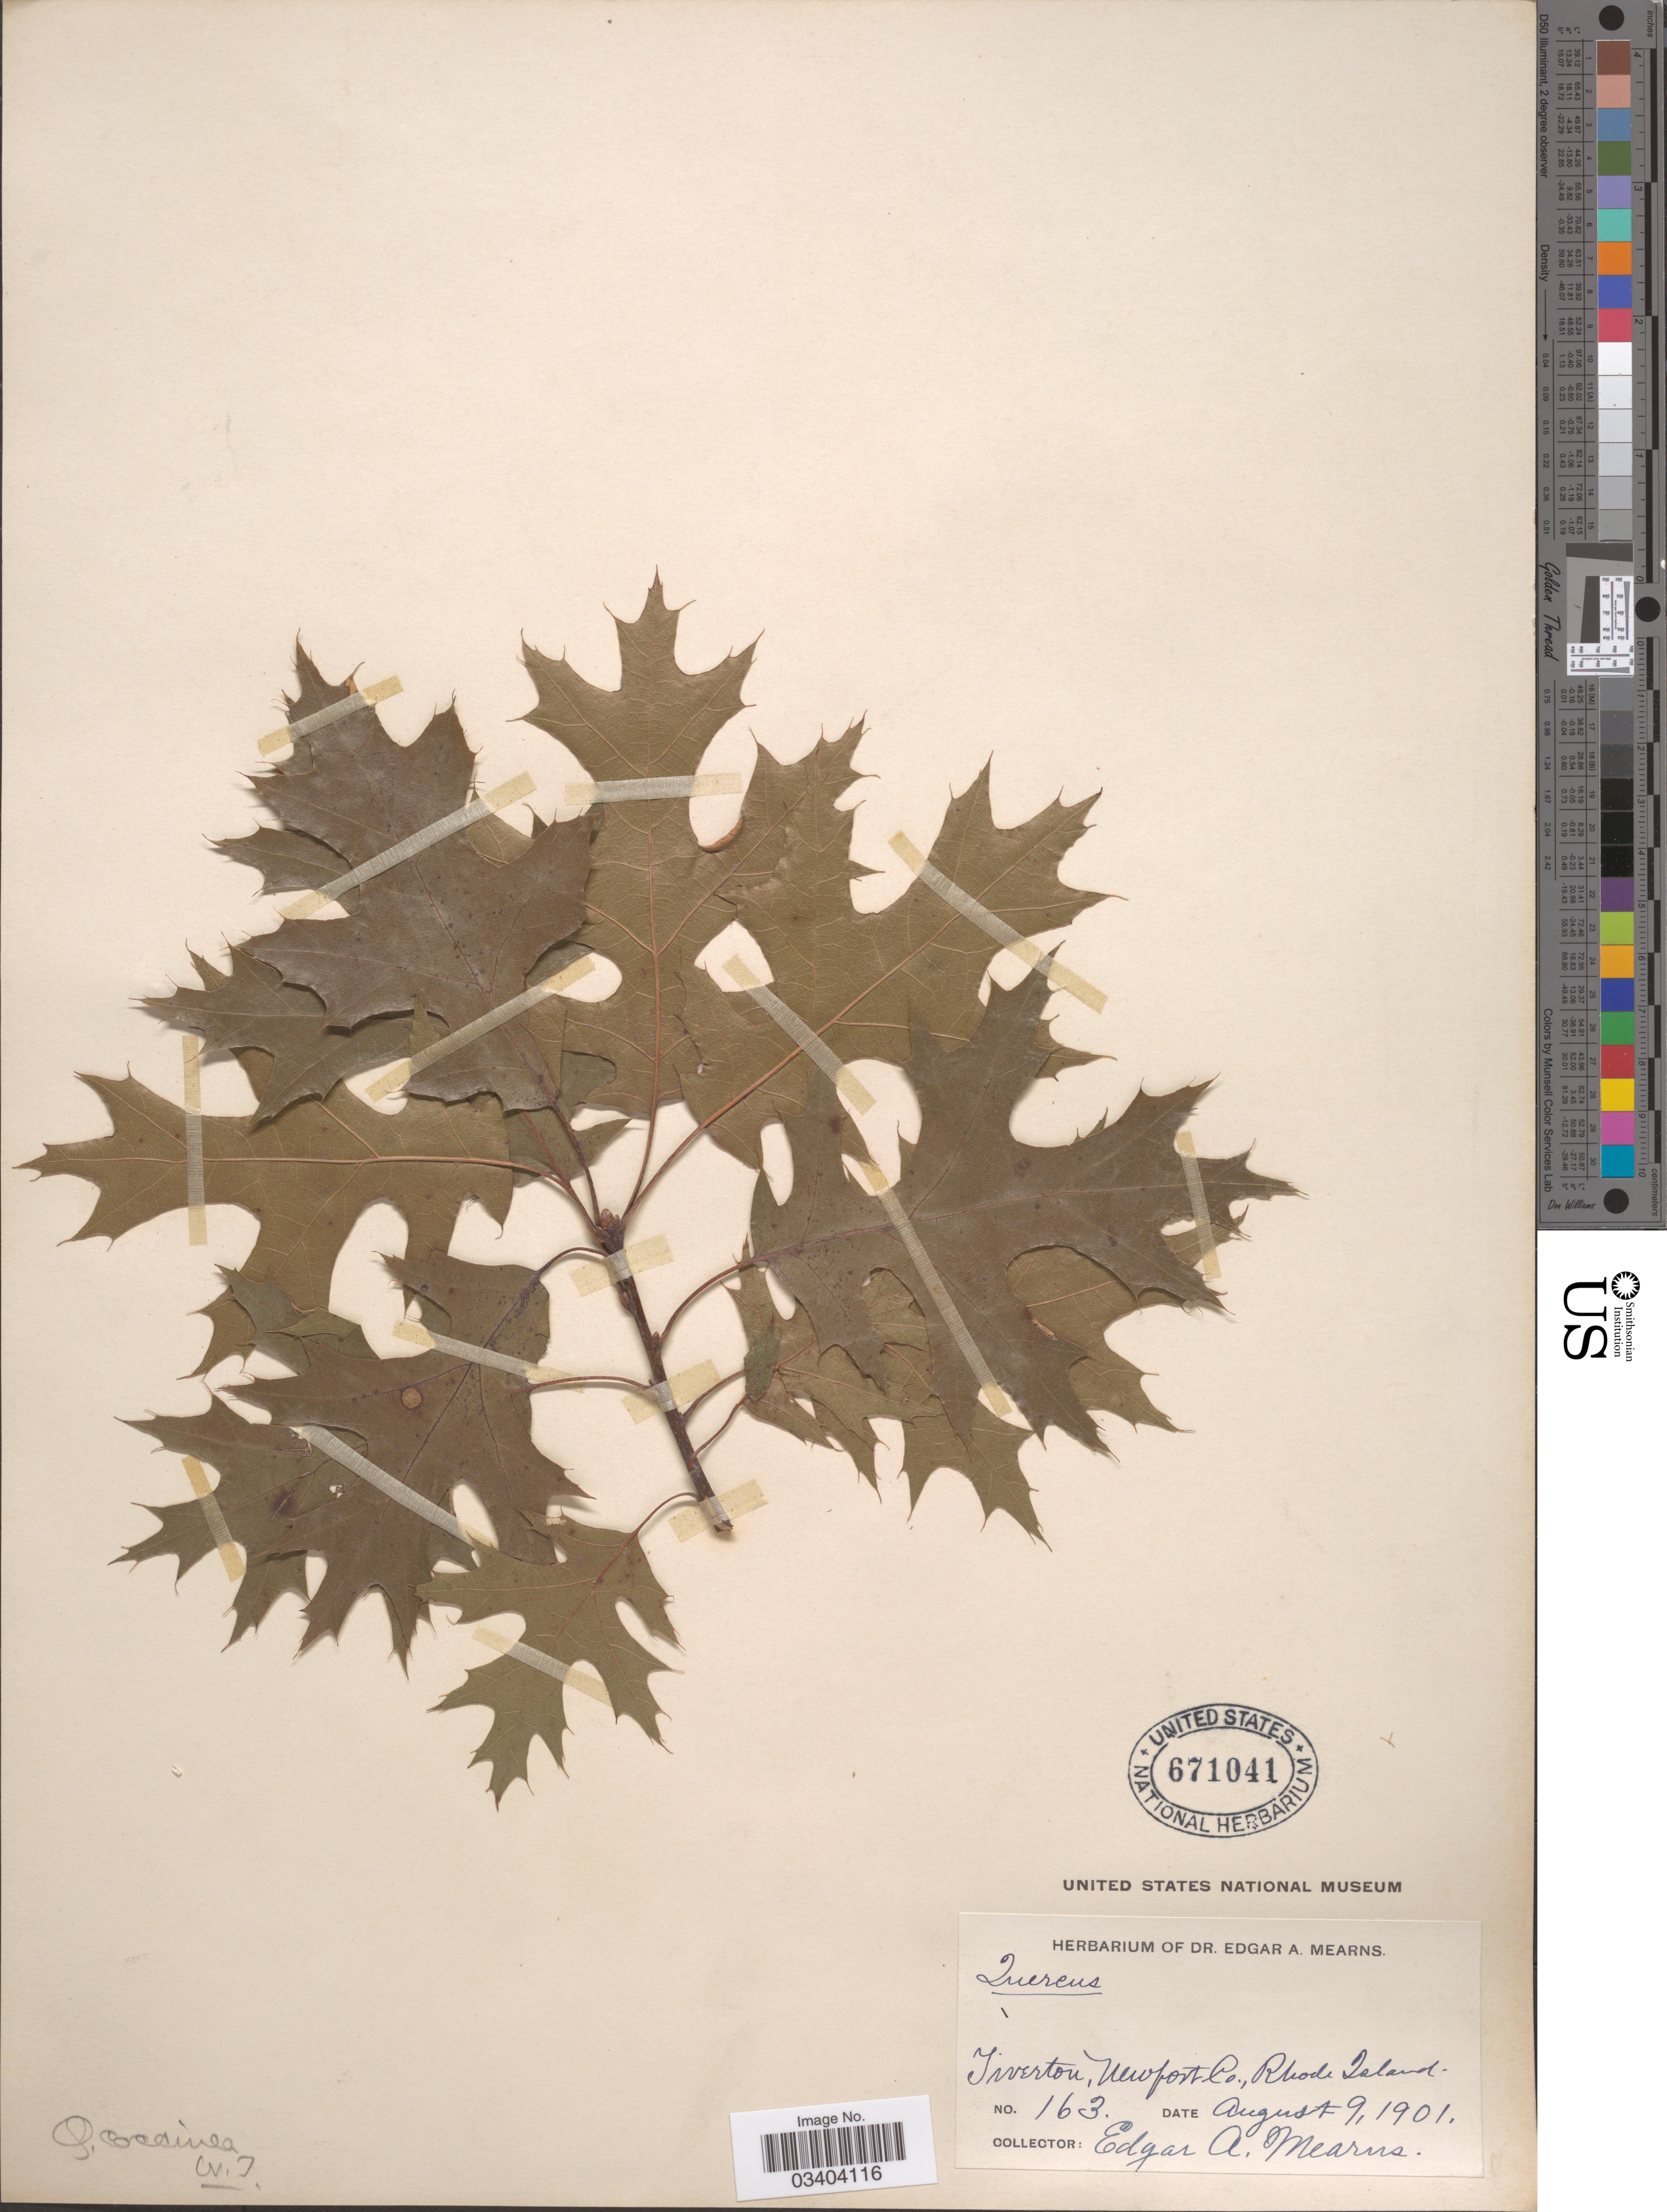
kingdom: Plantae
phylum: Tracheophyta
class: Magnoliopsida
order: Fagales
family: Fagaceae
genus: Quercus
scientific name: Quercus coccinea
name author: Münchh.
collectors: E. A. Mearns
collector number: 163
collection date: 1901-08-09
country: United States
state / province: Rhode Island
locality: Tiverton, Newport Co.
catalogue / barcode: US 671041